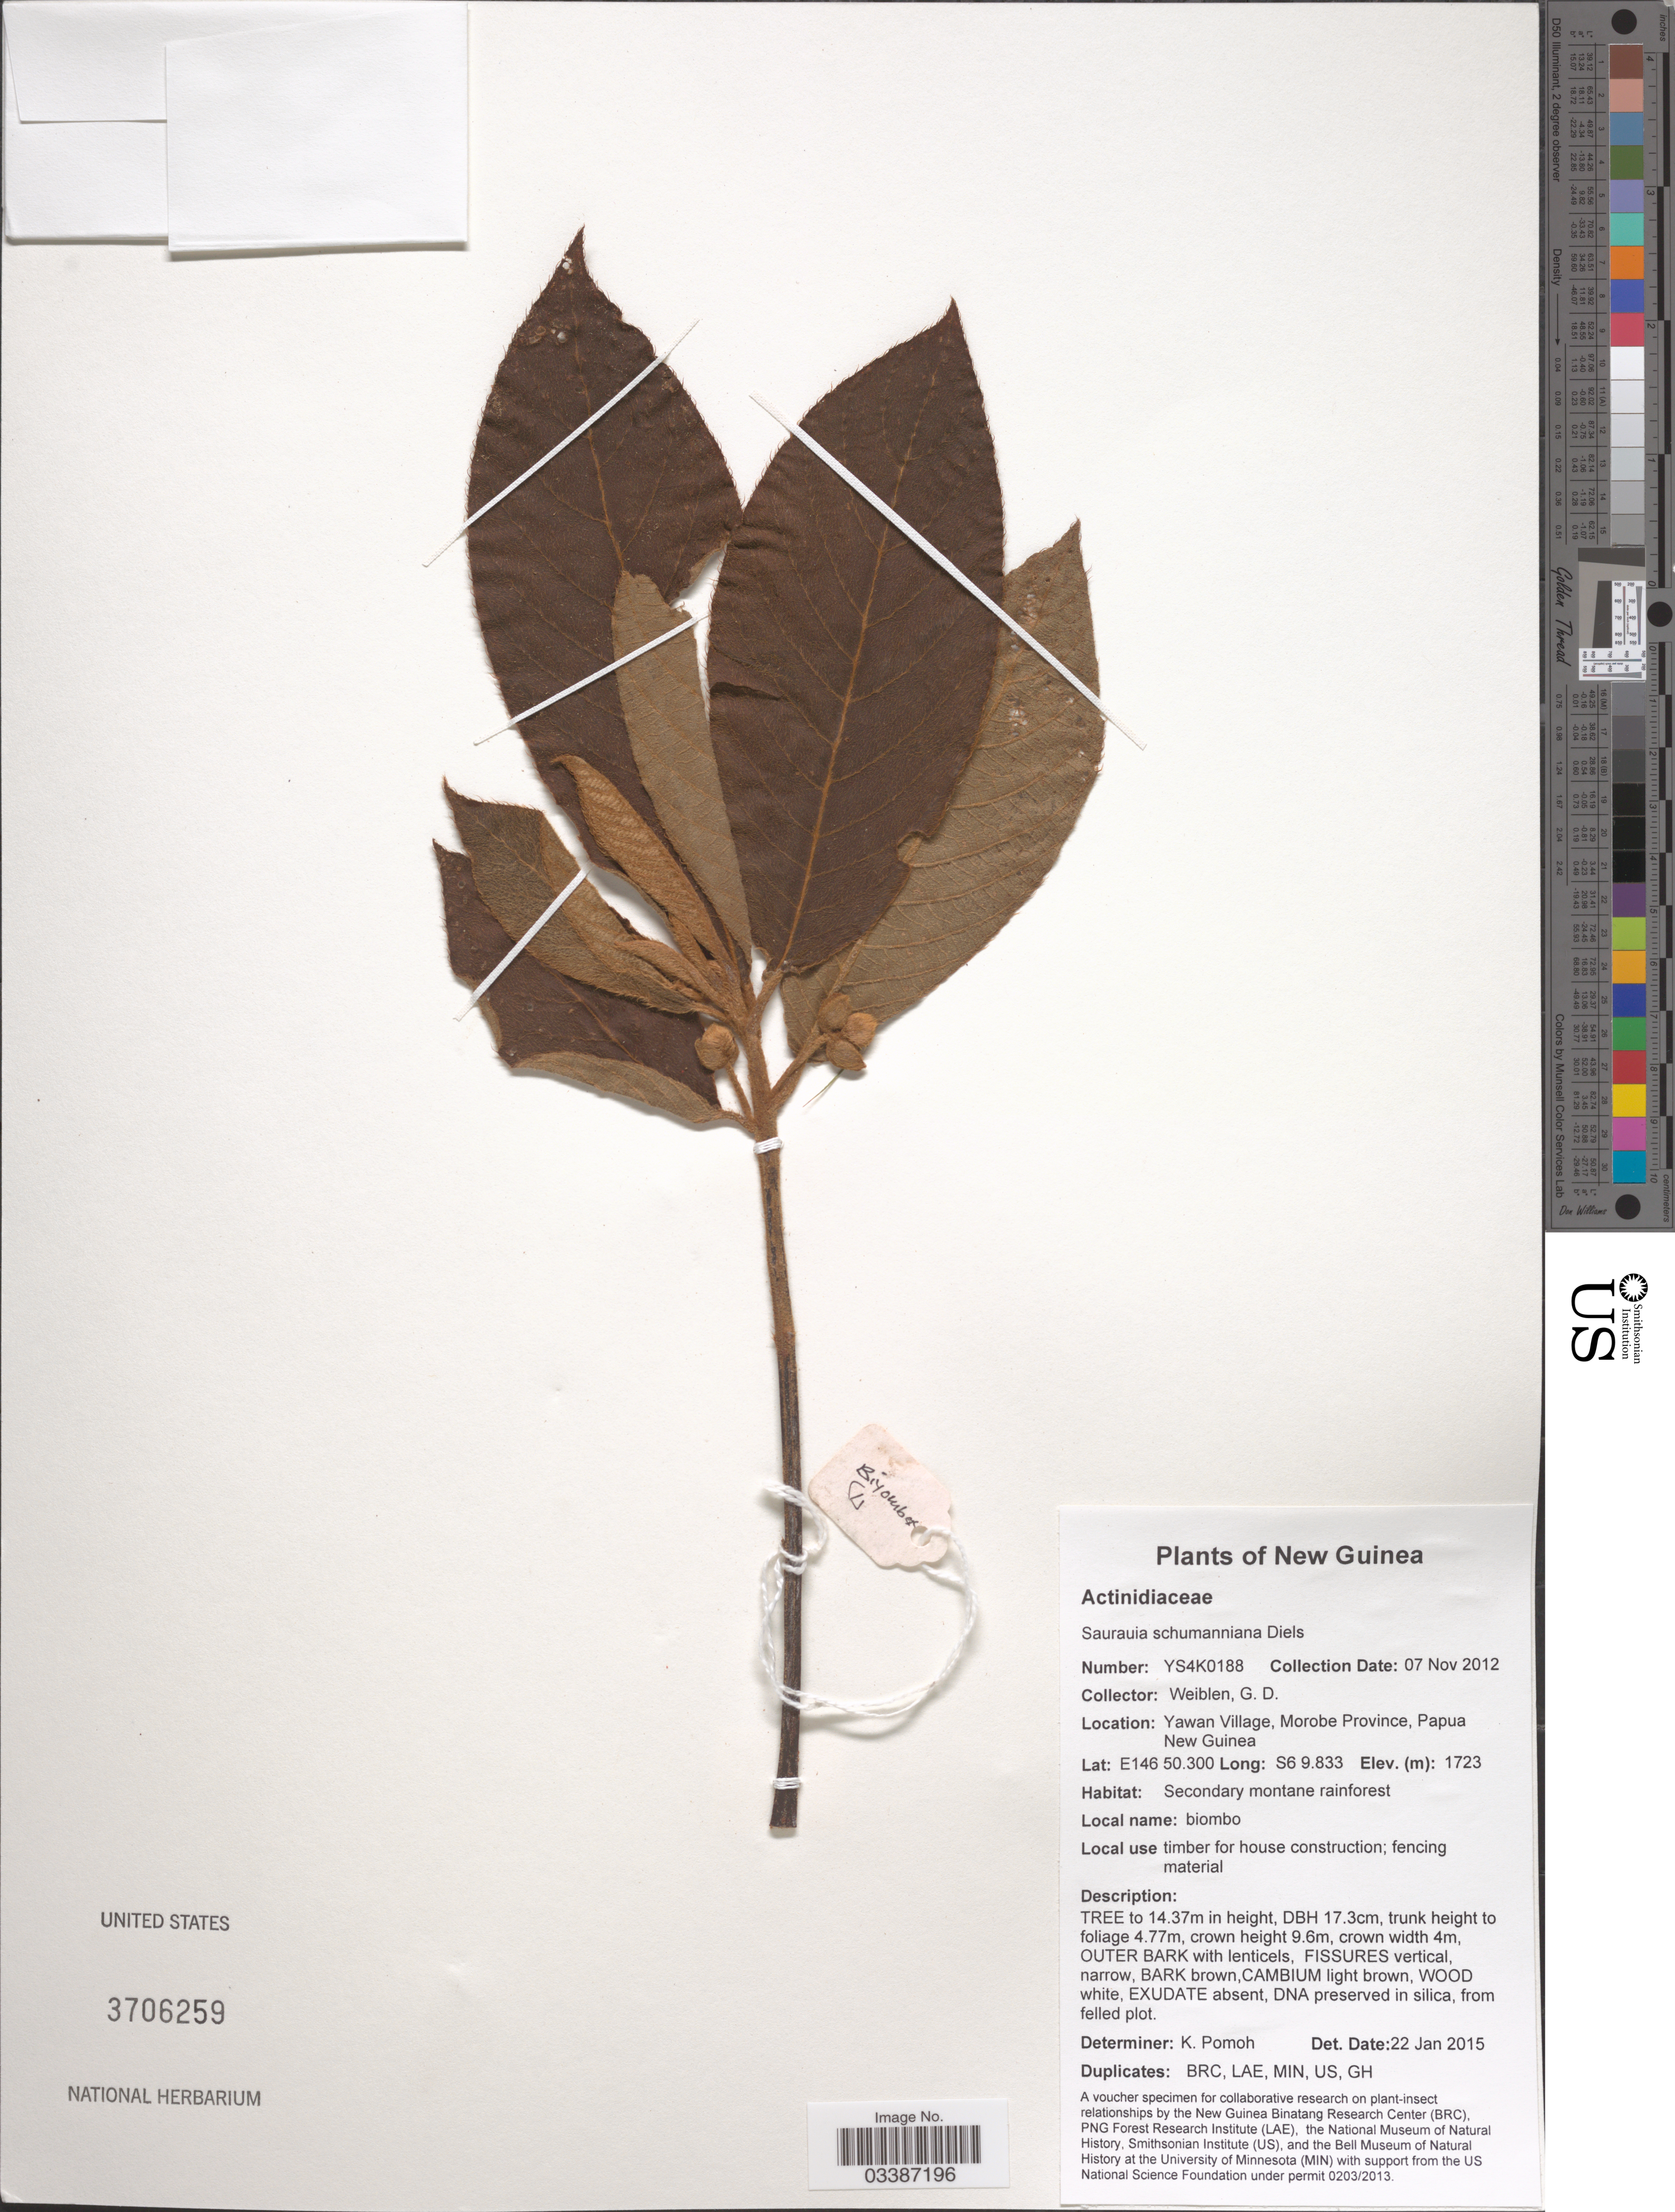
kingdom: Plantae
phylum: Tracheophyta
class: Magnoliopsida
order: Ericales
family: Actinidiaceae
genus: Saurauia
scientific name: Saurauia schumanniana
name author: Diels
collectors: G. D. Weiblen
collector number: YS4K0188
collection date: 2012-11-07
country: Papua New Guinea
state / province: Morobe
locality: New Guinea. Yawan Village.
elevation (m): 1723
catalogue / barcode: US 3706259